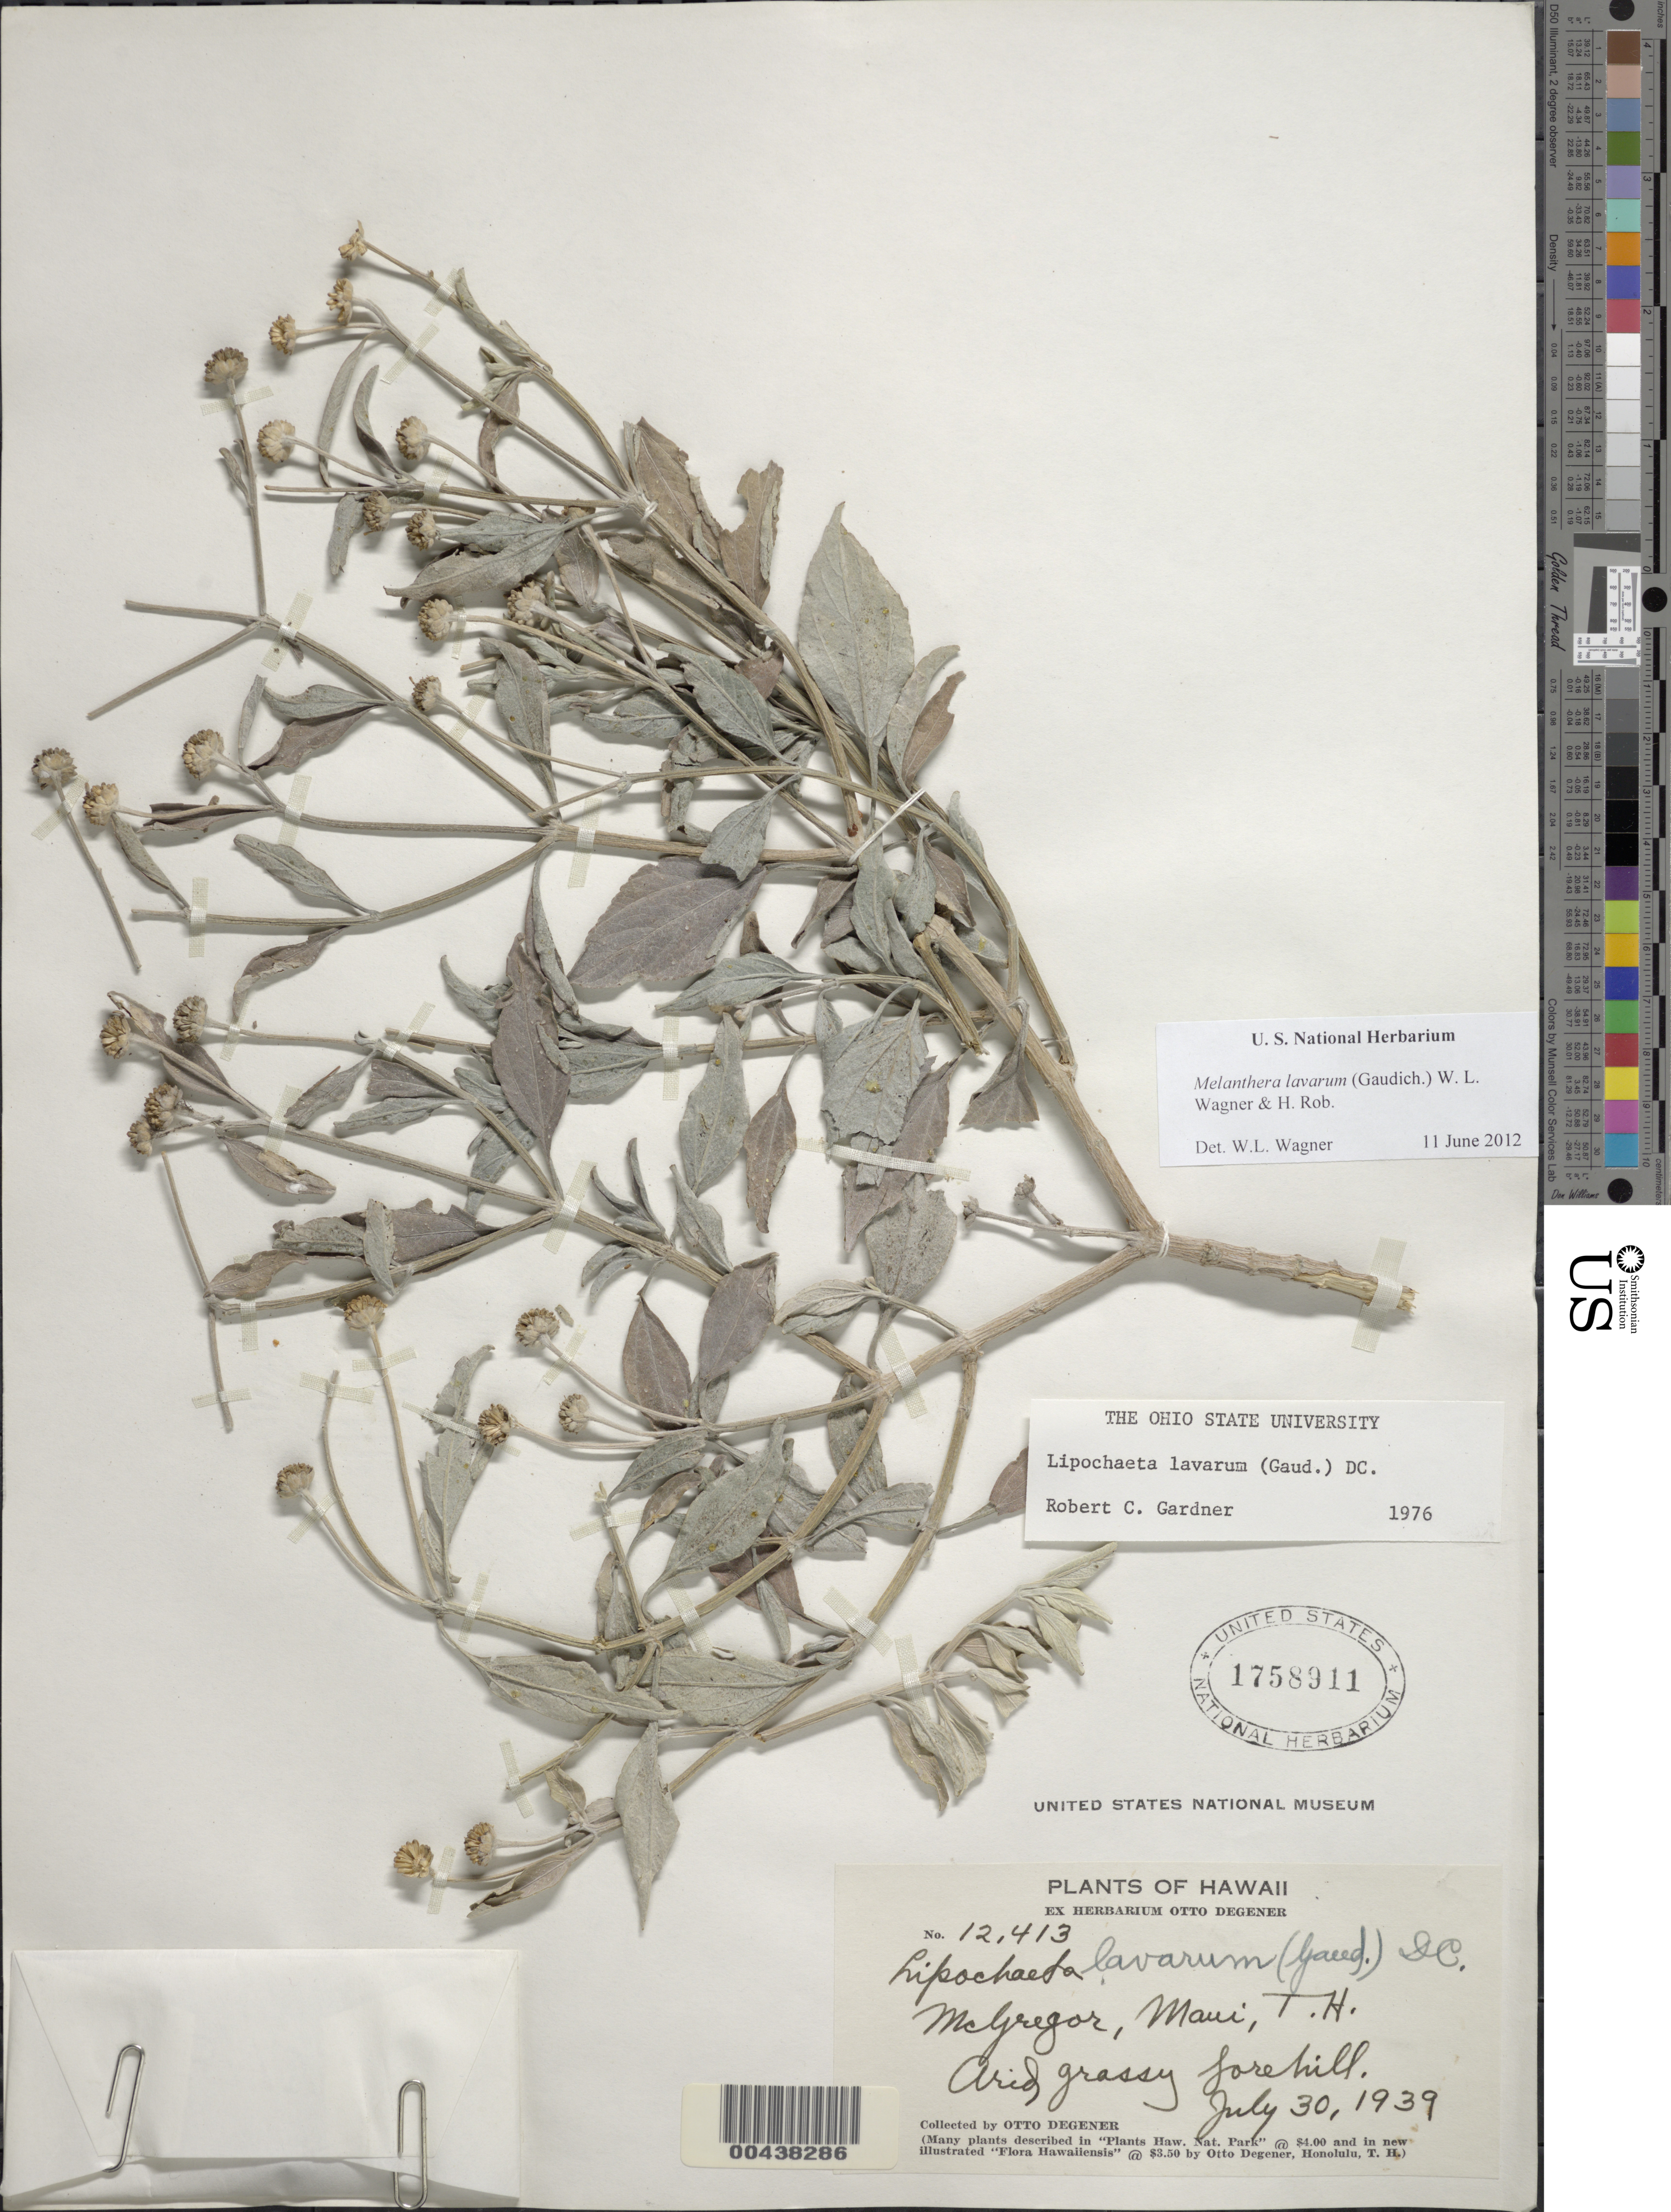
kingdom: Plantae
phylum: Tracheophyta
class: Magnoliopsida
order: Asterales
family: Asteraceae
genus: Wollastonia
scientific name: Wollastonia lavarum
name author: (Gaudich.) Orchard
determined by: Wagner, W. L., (BOT), Smithsonian Institution - National Museum of Natural History (UNITED STATES)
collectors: O. Degener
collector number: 12413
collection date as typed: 30 Jul 1939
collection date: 1939-07-30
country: United States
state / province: Hawaii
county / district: Maui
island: Maui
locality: McGregor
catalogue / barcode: US 1758911